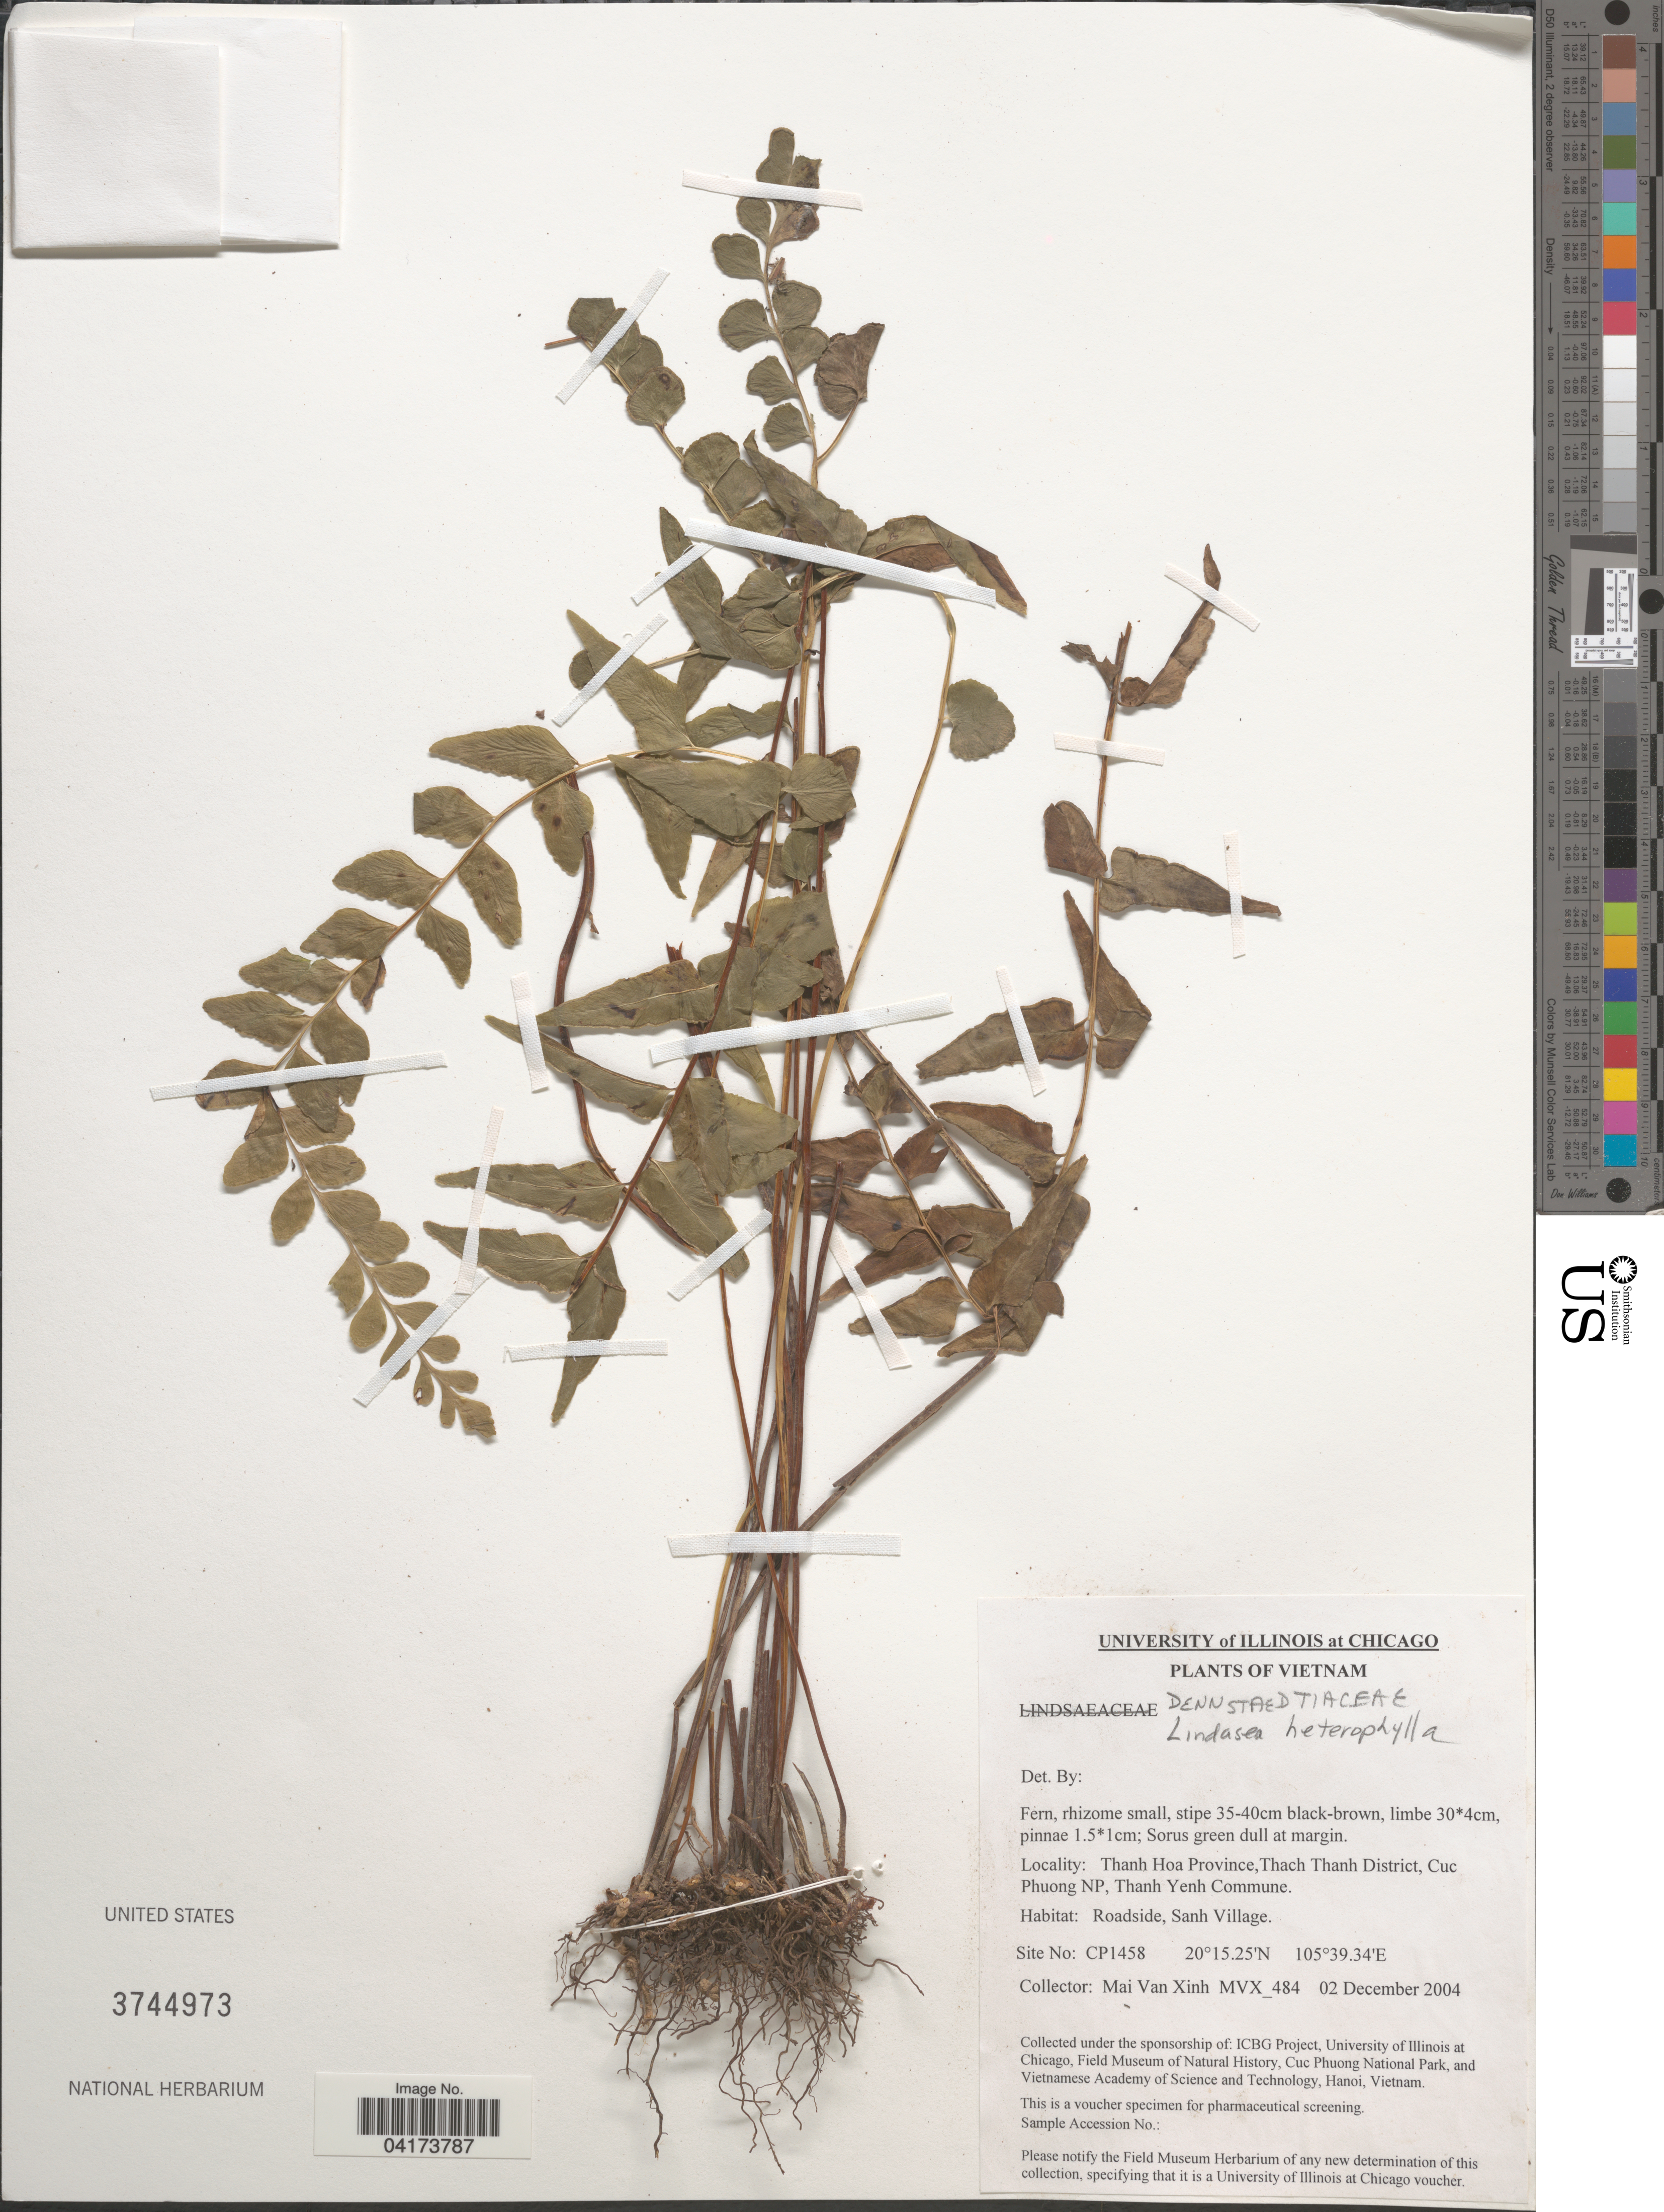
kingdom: Plantae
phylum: Tracheophyta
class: Polypodiopsida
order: Polypodiales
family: Dennstaedtiaceae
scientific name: Lindasea heterophylla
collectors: M. Xinh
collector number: MVX484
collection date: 2004-12-02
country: Vietnam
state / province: Thanh Hoa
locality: Thach Thanh District, Cuc Phuong NP, Thanh Yenh Commune. Sanh Village.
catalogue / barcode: US 3744973